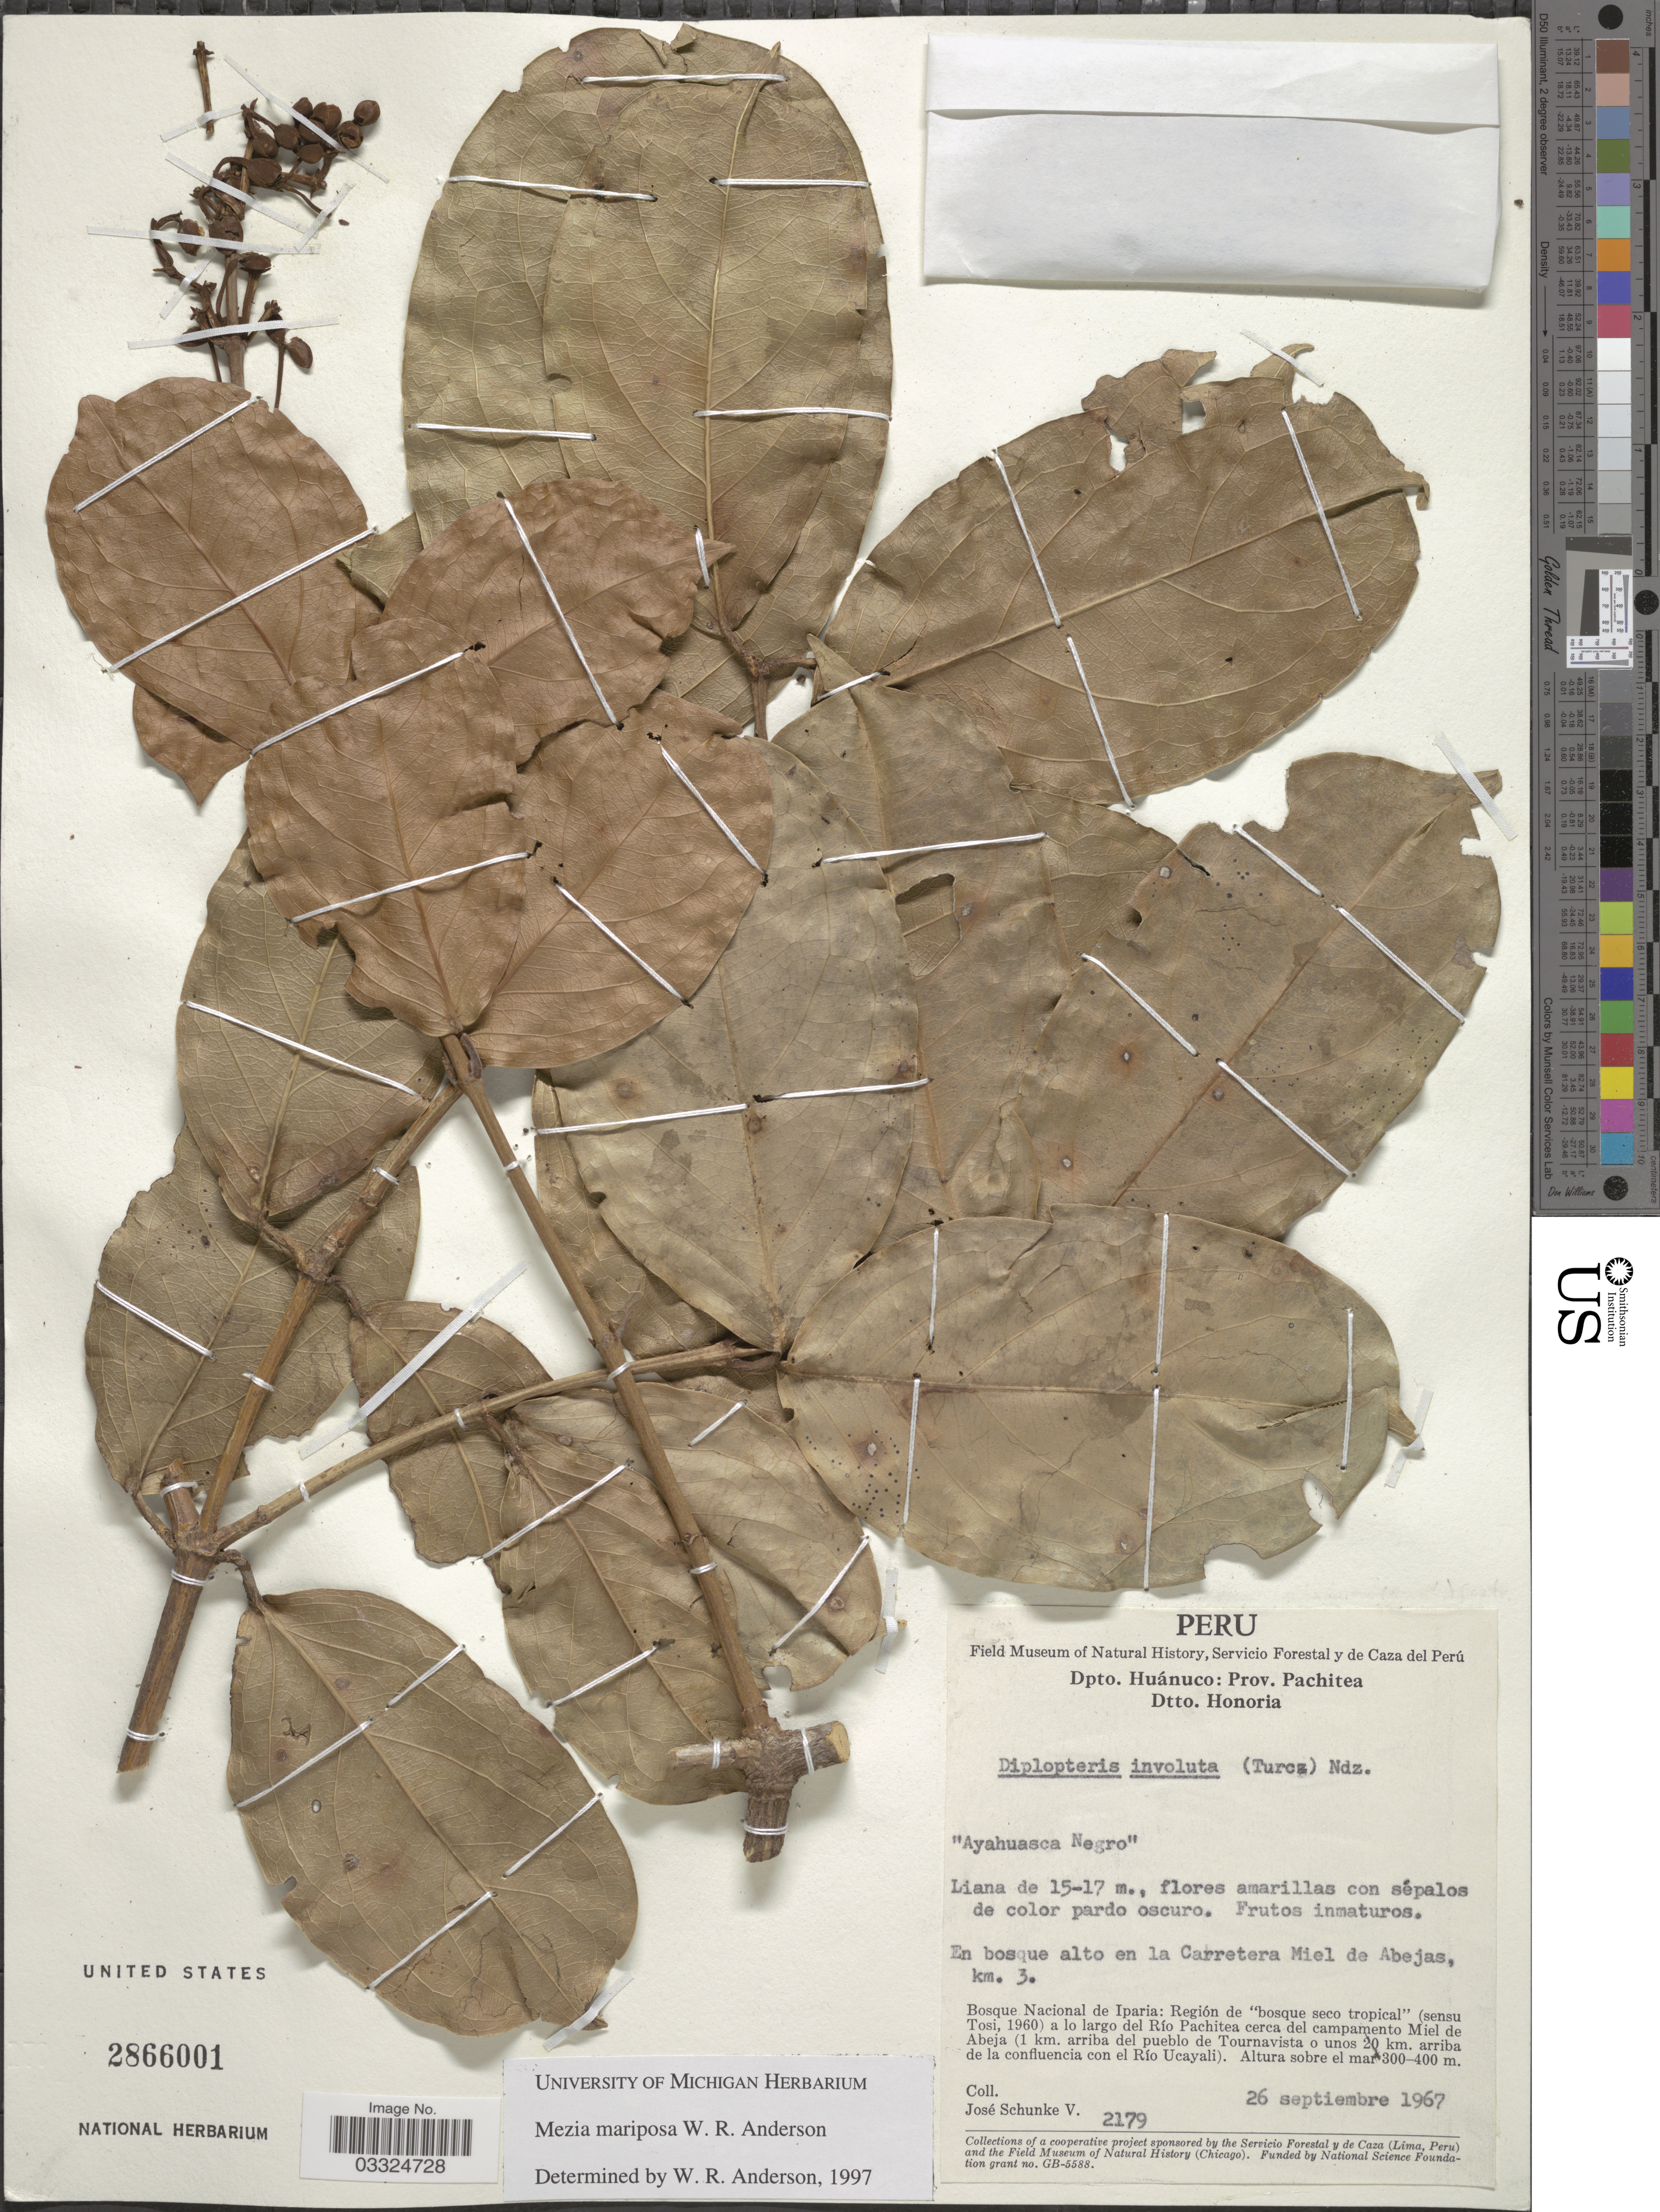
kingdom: Plantae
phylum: Tracheophyta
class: Magnoliopsida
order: Malpighiales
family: Malpighiaceae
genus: Mezia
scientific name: Mezia mariposa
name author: W.R. Anderson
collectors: J. Schunke Vigo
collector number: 2179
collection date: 1967-09-26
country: Peru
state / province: Huánuco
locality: En bosque alto en la Carretera Miel de Abejas, km. 3. Bosque Nacional de Iparia: Región de "bosque seco tropical" (sensu Tosi, 1960) a lo largo Río Pachitea cerca del campamento Miel de Abeja (1 km. arriba del pueblo de Tournavista o unos 20 km. arriba de la confluencia con el Río Ucayali), Dtto. Honoria, Prov. Pachitea, Dpto. Huánuco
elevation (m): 300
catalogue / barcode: US 2866001